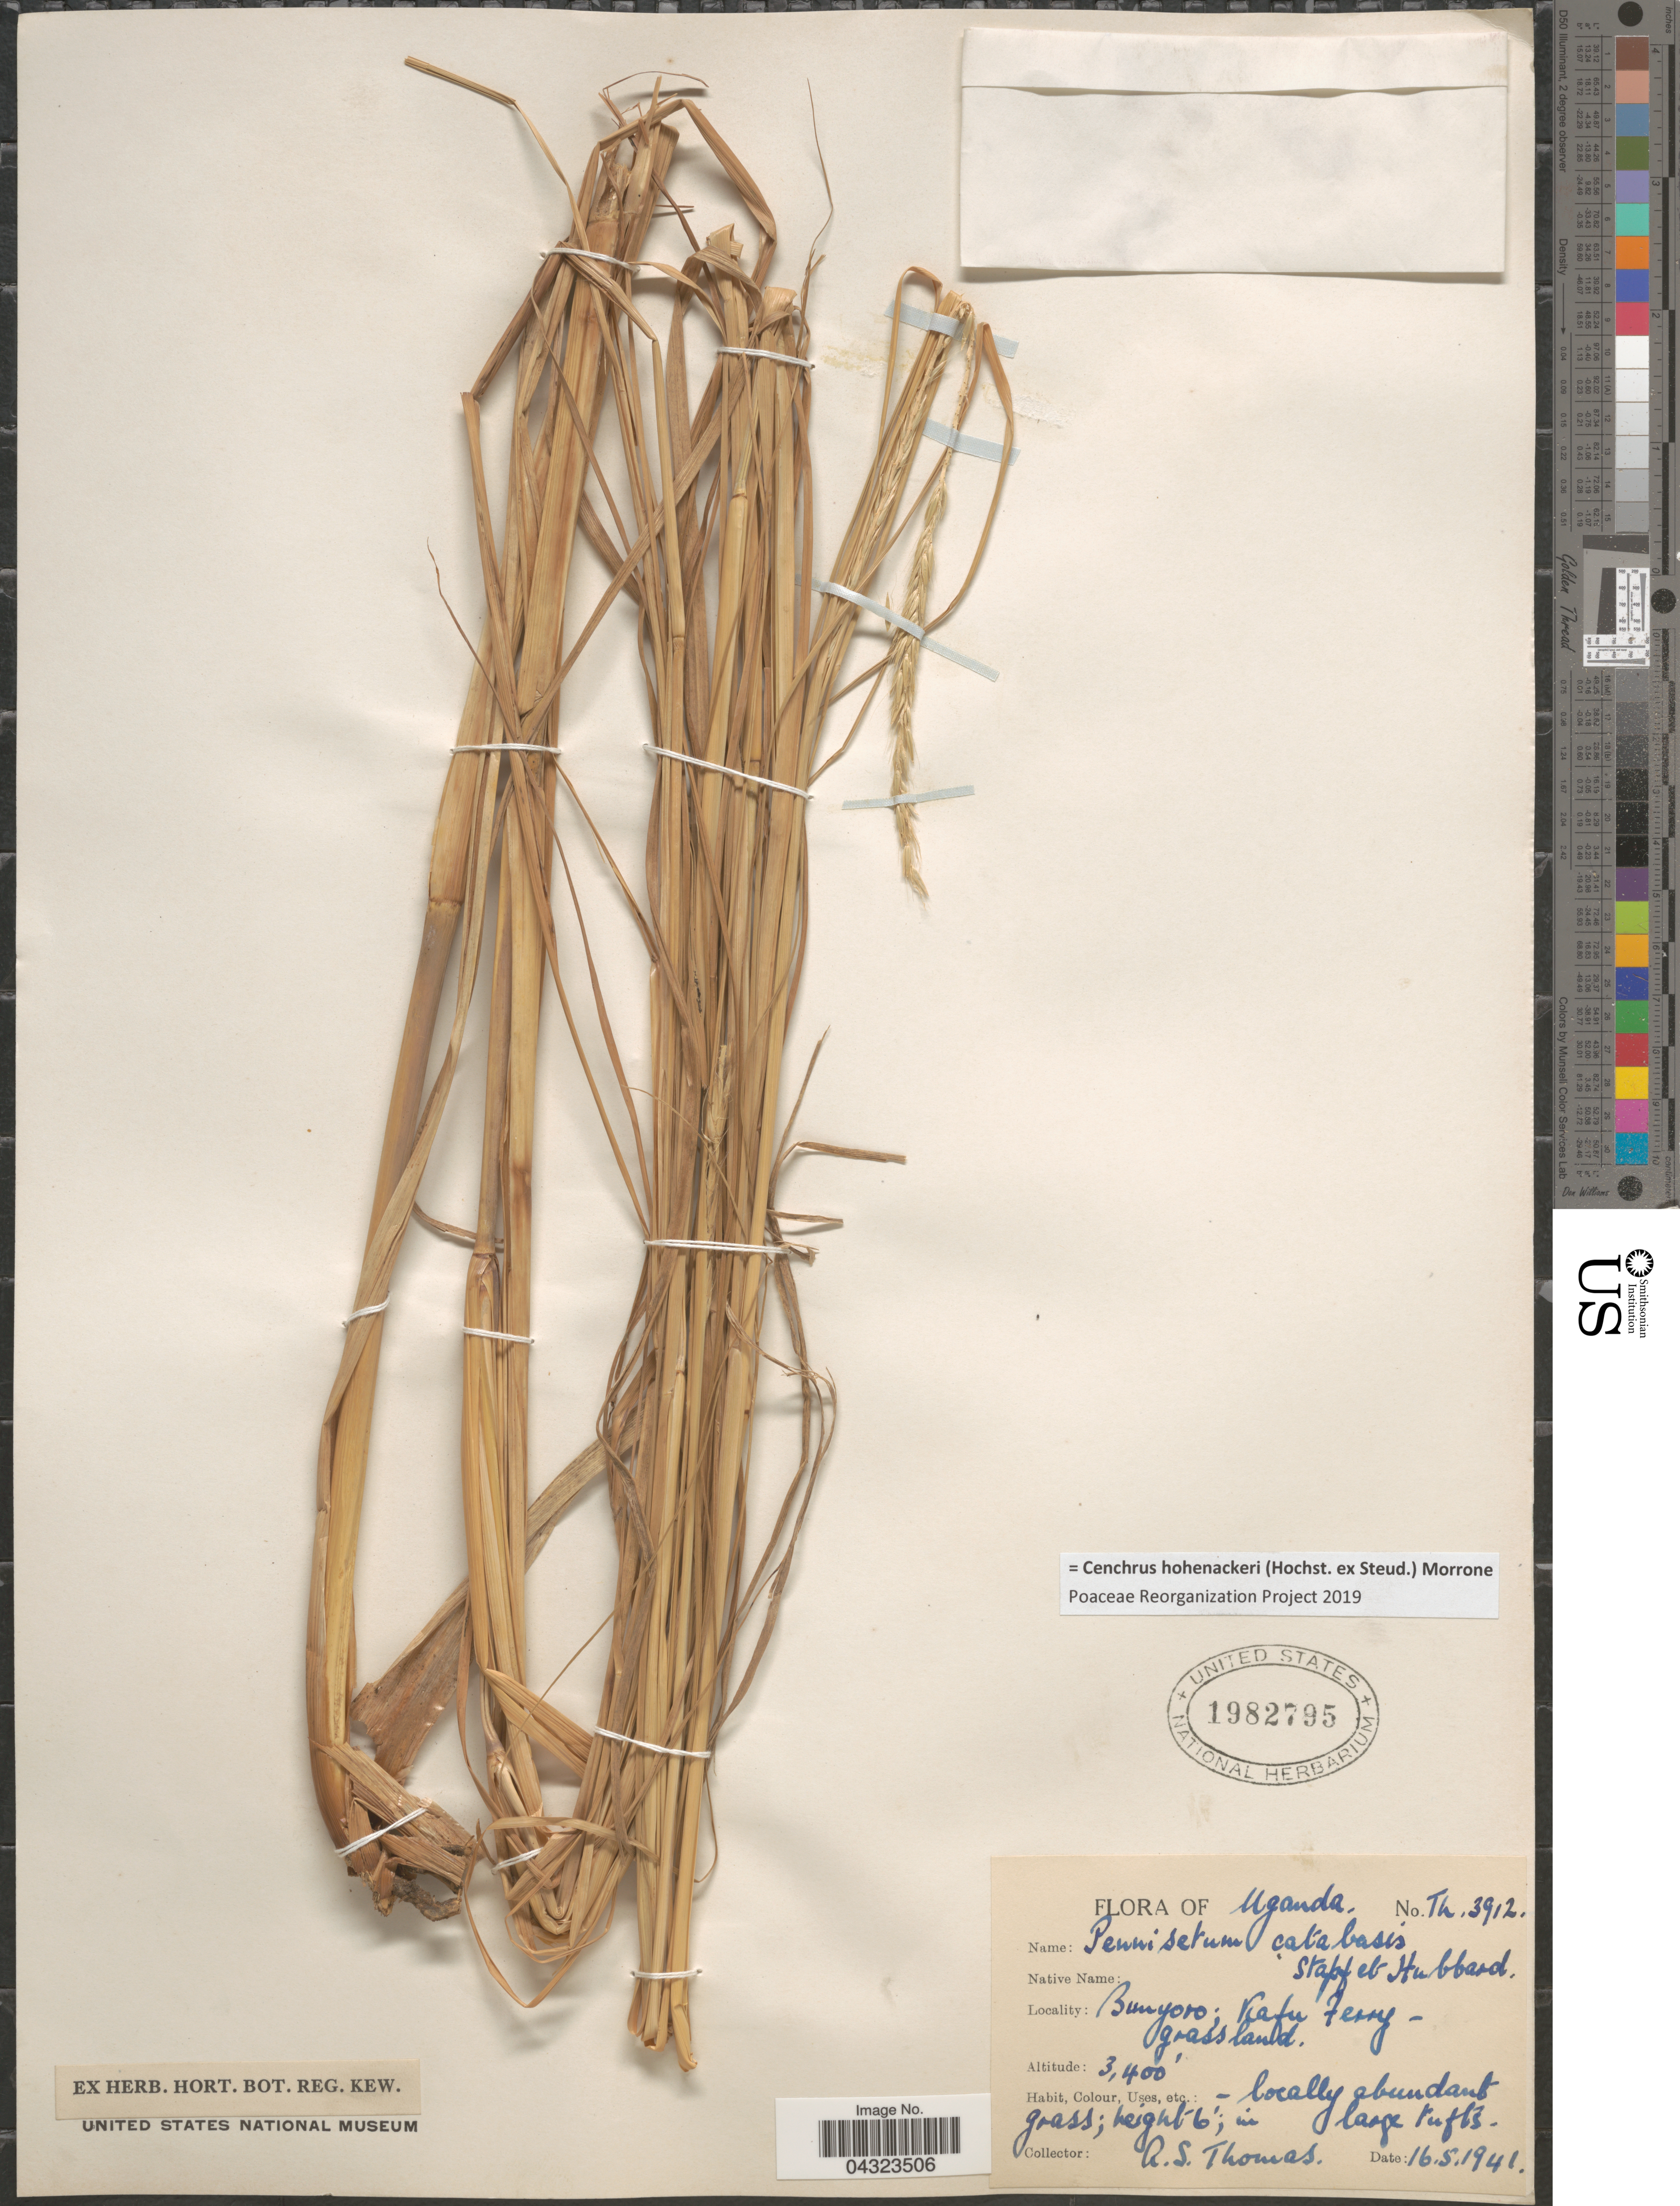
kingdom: Plantae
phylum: Tracheophyta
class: Liliopsida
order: Poales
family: Poaceae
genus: Cenchrus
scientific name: Cenchrus hohenackeri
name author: (Hochst. ex Steud.) Morrone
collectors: A. Thomas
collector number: Th3912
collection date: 1941-05-16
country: Uganda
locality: Bunyoro; Kafu Ferry.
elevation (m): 1036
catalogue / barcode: US 1982795